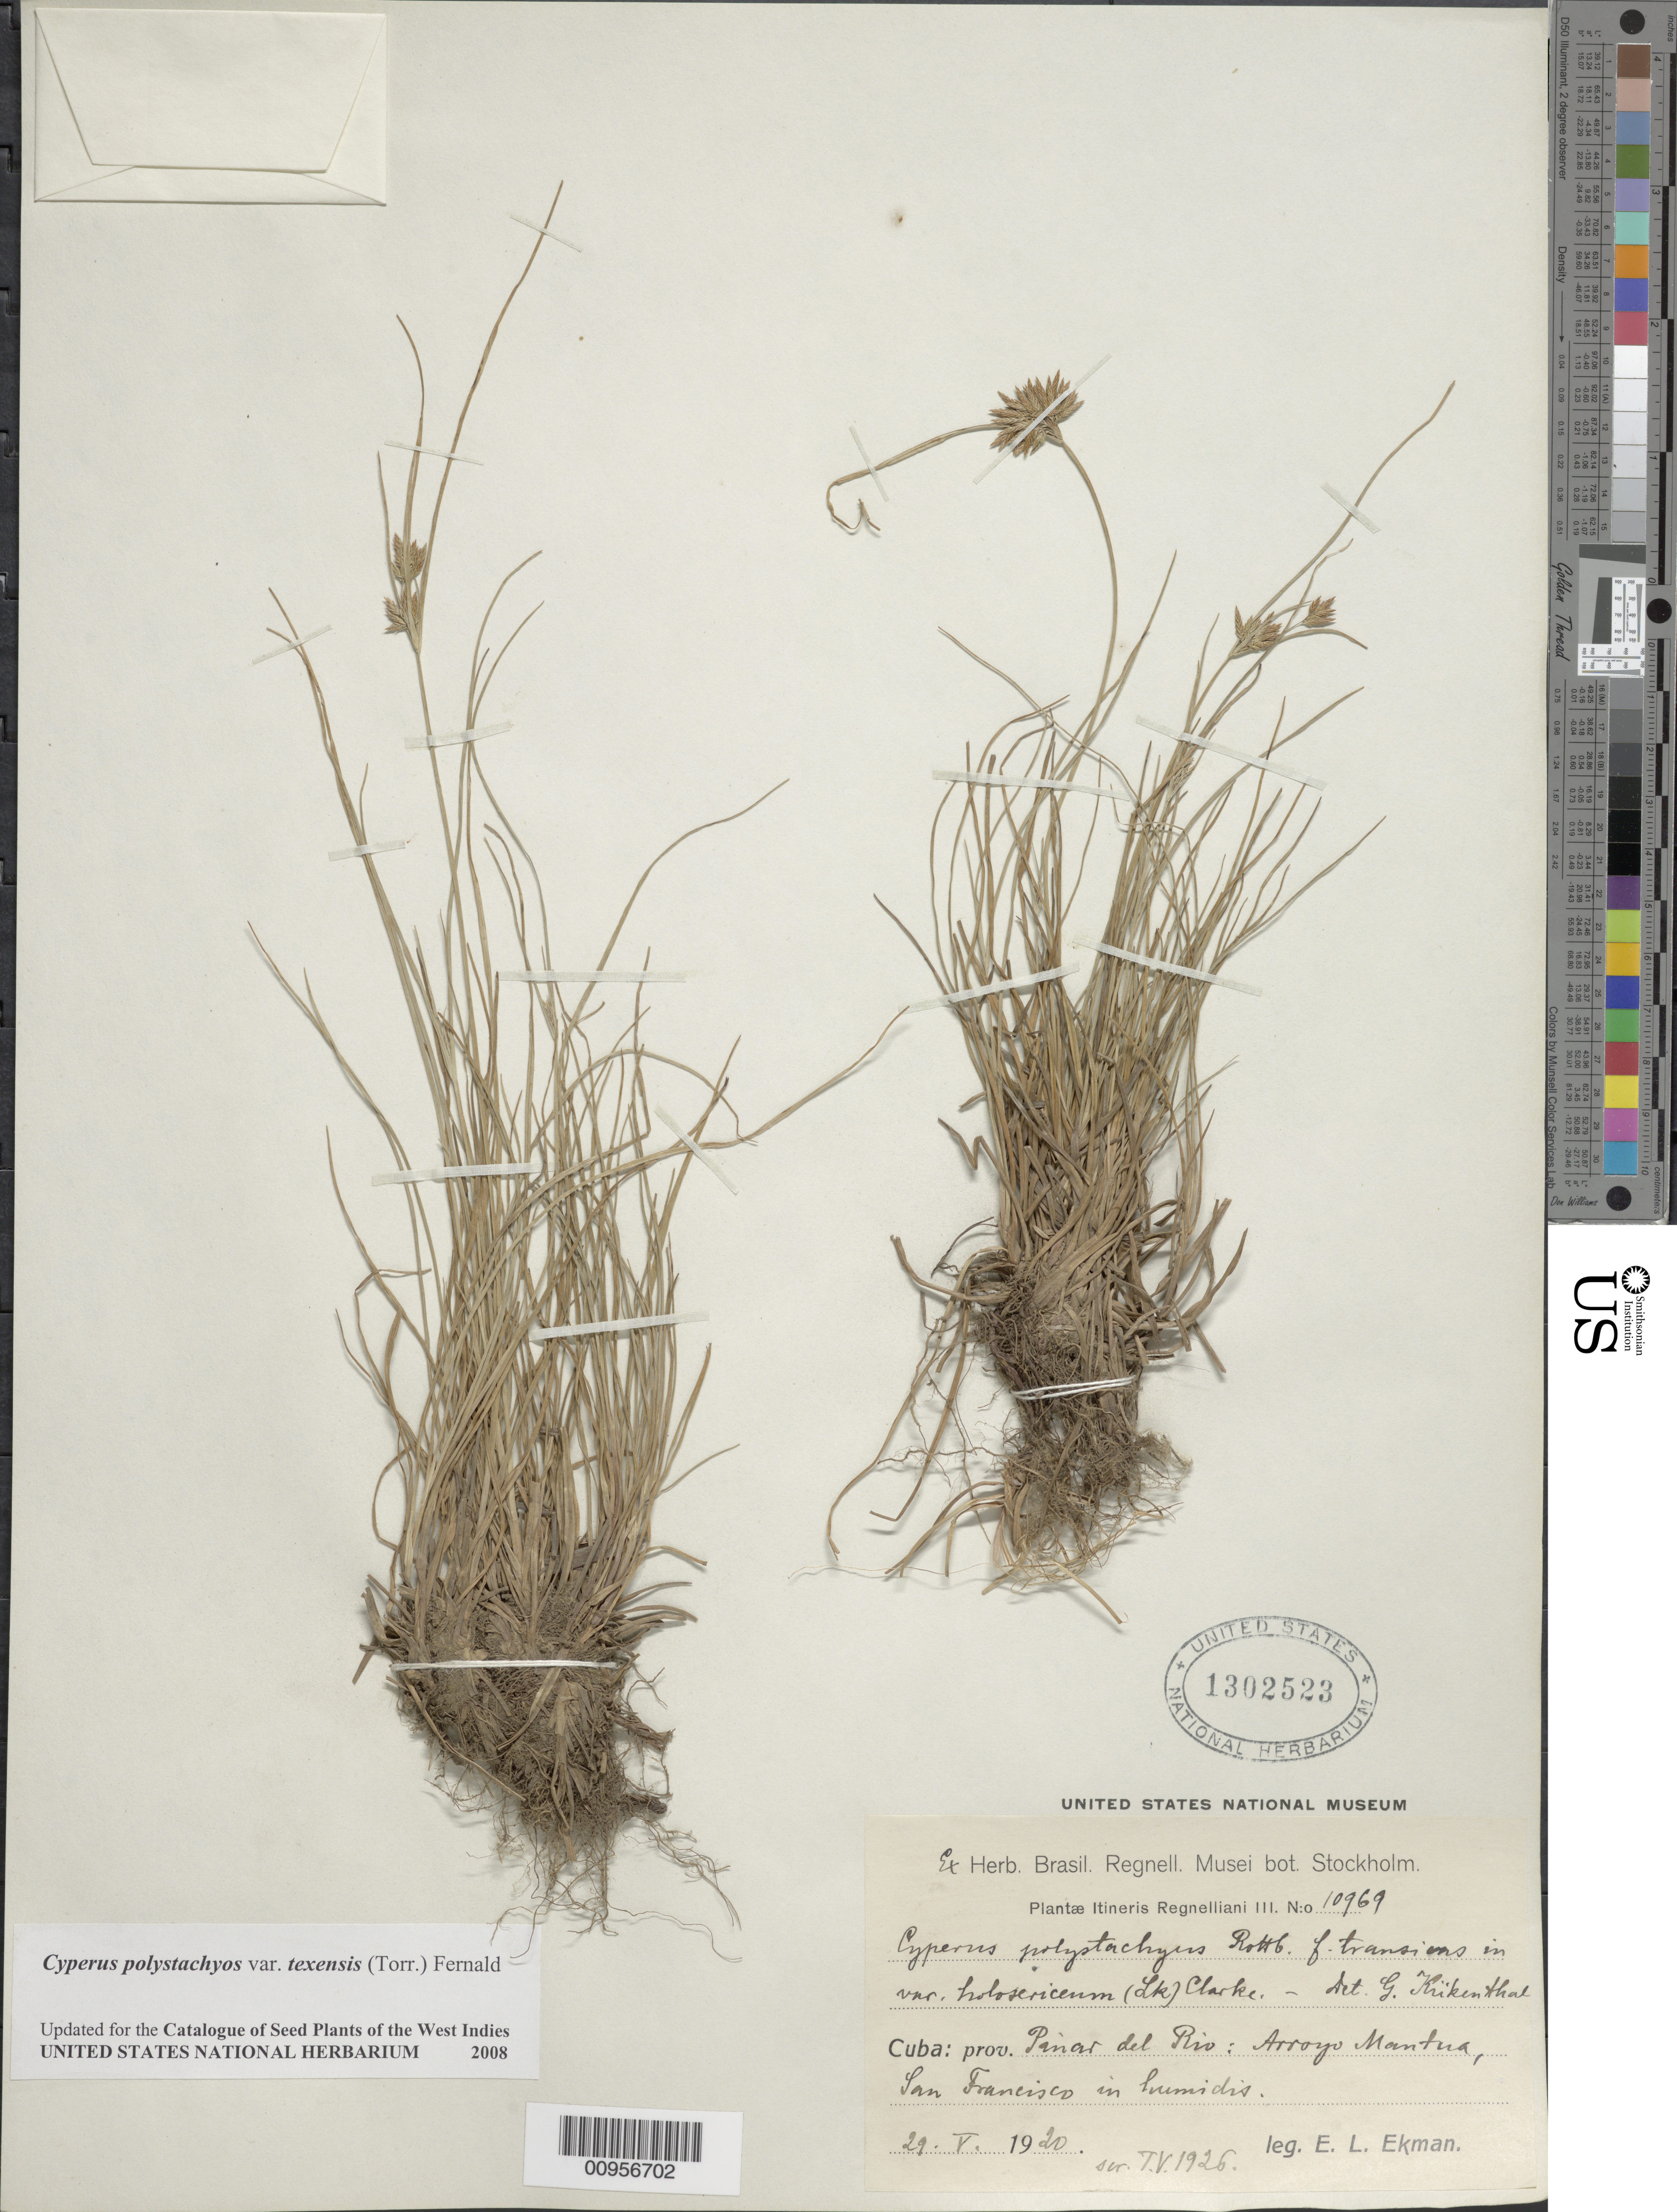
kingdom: Plantae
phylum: Tracheophyta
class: Liliopsida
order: Poales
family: Cyperaceae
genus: Cyperus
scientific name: Cyperus polystachyos var. texensis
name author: (Torr.) Fernald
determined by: Strong, M. T., (US), Smithsonian Institution - National Museum of Natural History (UNITED STATES)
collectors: E. L. Ekman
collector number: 10969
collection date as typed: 29 May 1920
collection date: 1920-05-29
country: Cuba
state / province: Pinar del Rio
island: Cuba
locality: Arroyo Mantua, San Francisco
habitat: In humidis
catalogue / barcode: US 1302523